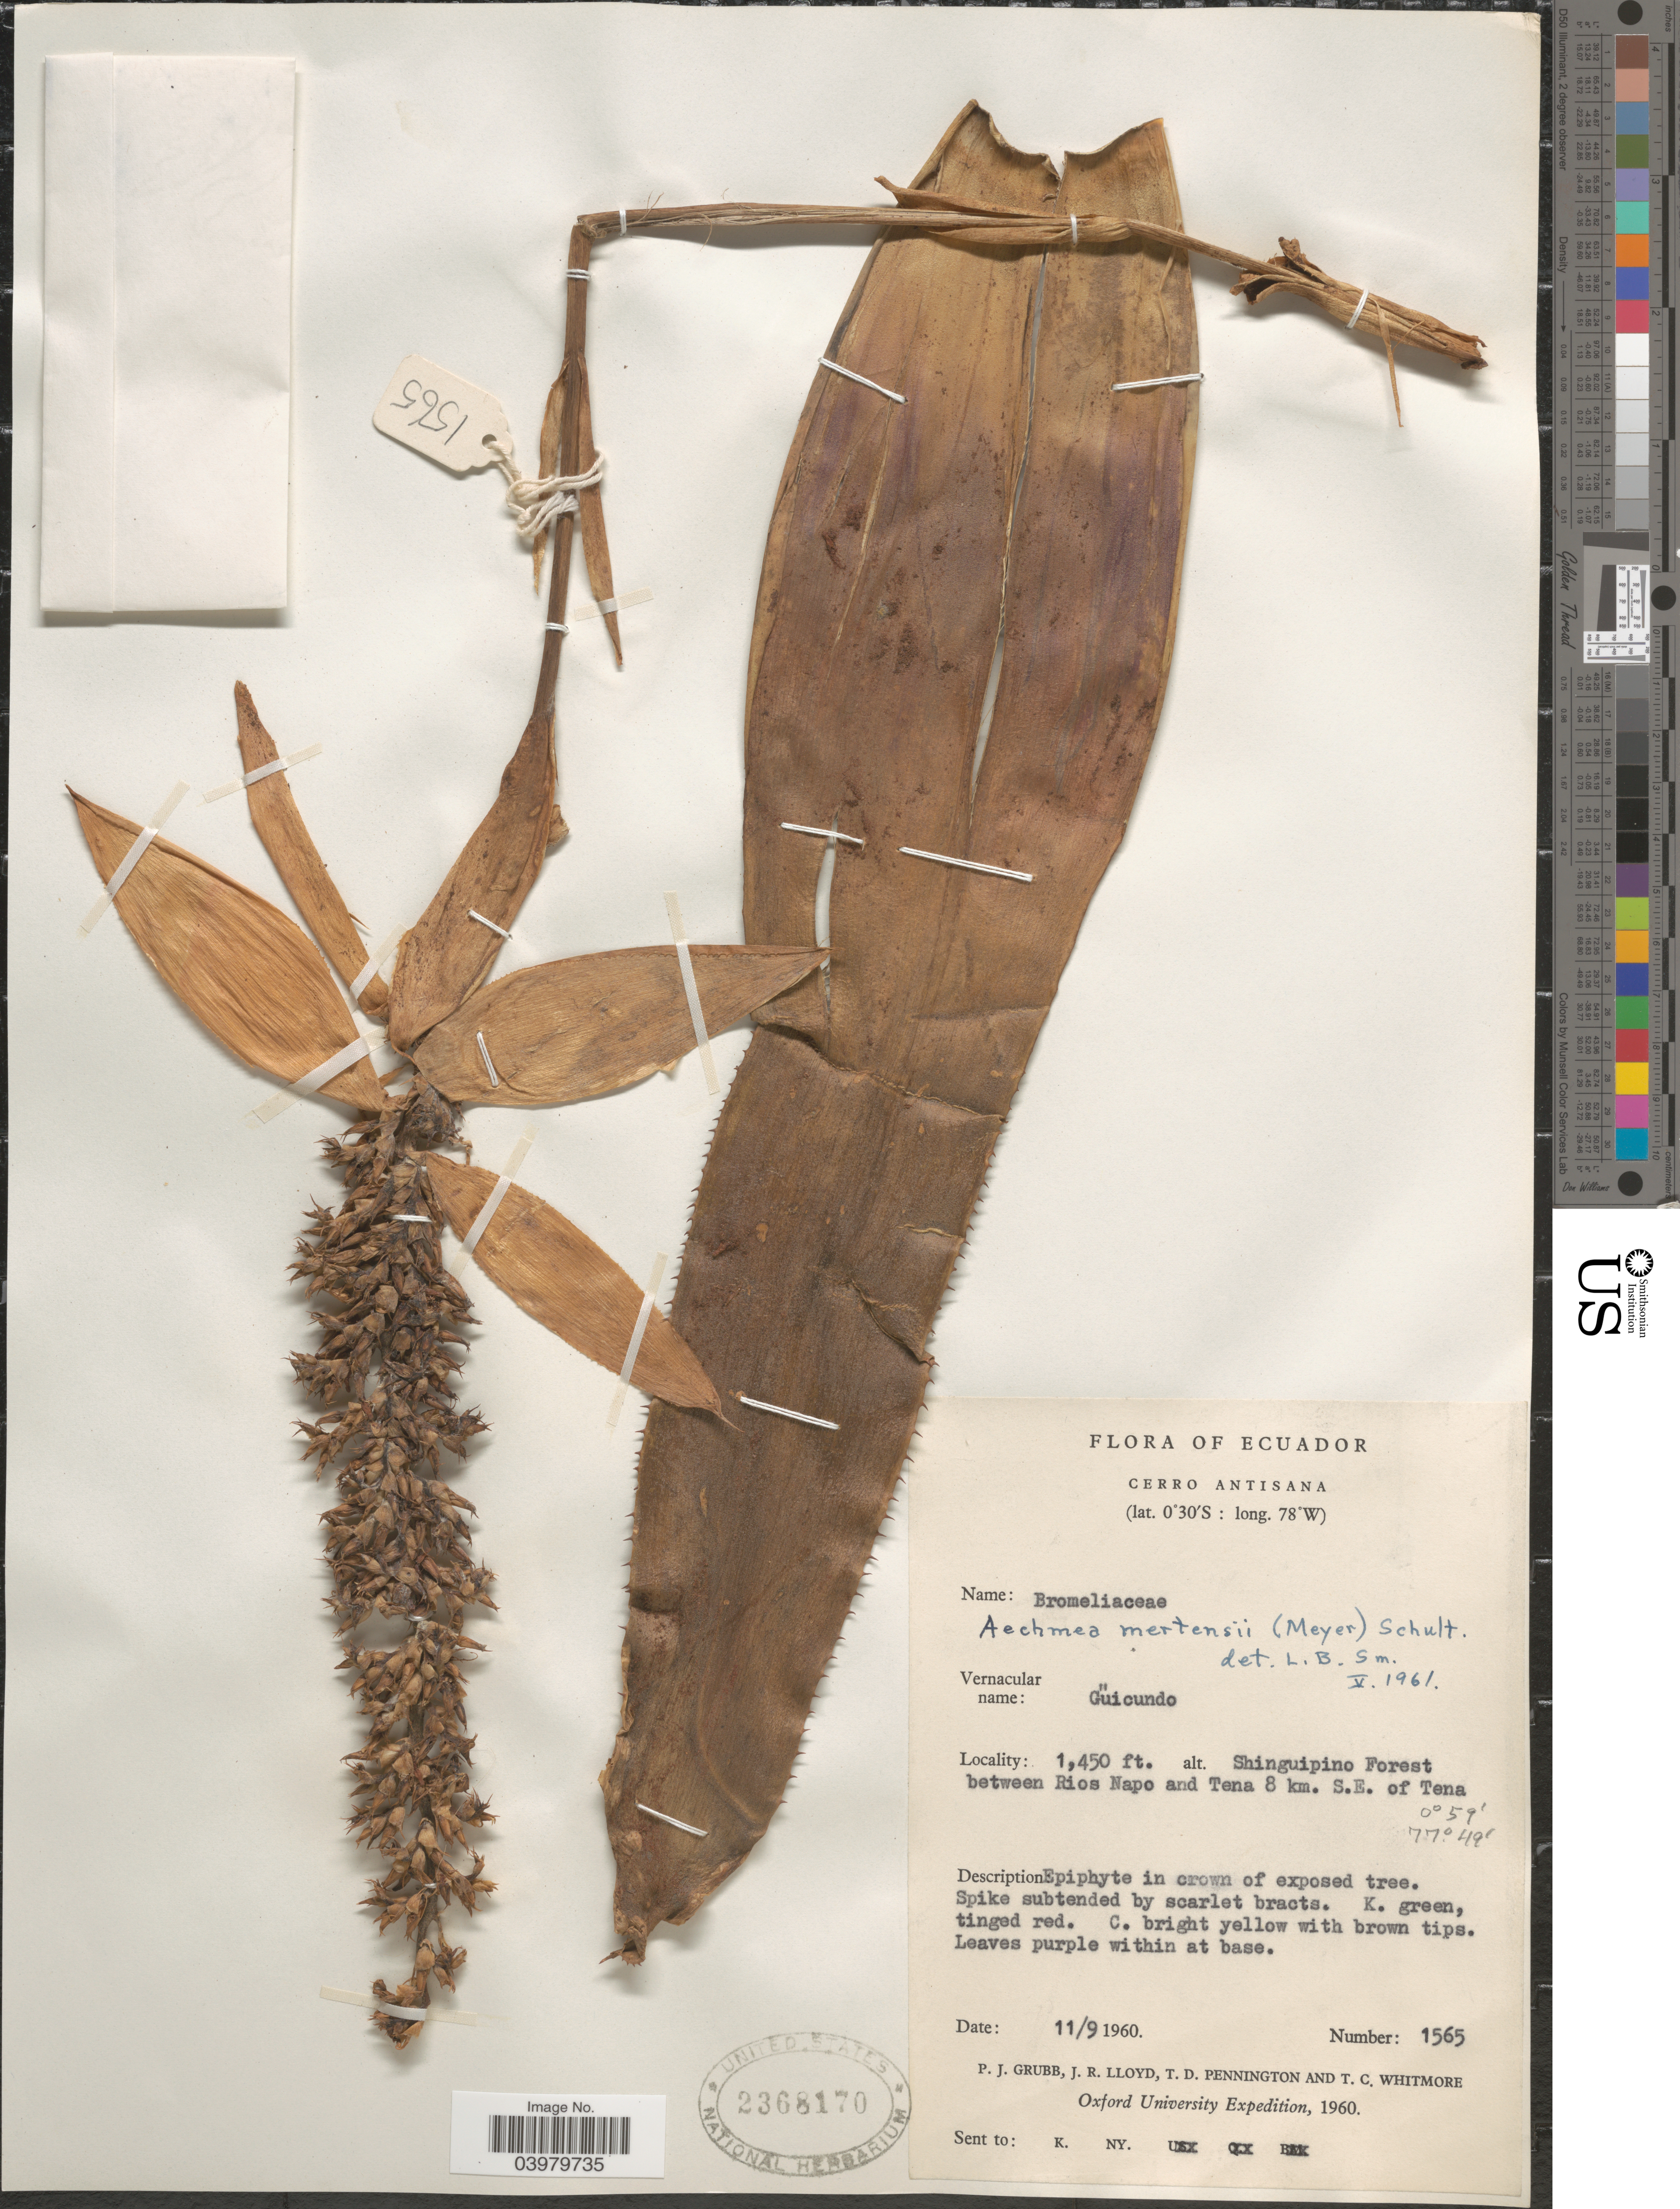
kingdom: Plantae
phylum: Tracheophyta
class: Liliopsida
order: Poales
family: Bromeliaceae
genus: Aechmea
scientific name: Aechmea mertensii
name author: (G. Mey.) Schult. & Schult. f.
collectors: P. J. Grubb, J. R. Lloyd, T. D. Pennington & T. C. Whitmore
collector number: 1565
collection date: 1960-09-11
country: Ecuador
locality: Cerro Antisana. Shinguipino Forest between Rios Napo and Tena 8 km. S.E. of Tena.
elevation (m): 442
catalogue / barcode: US 2368170